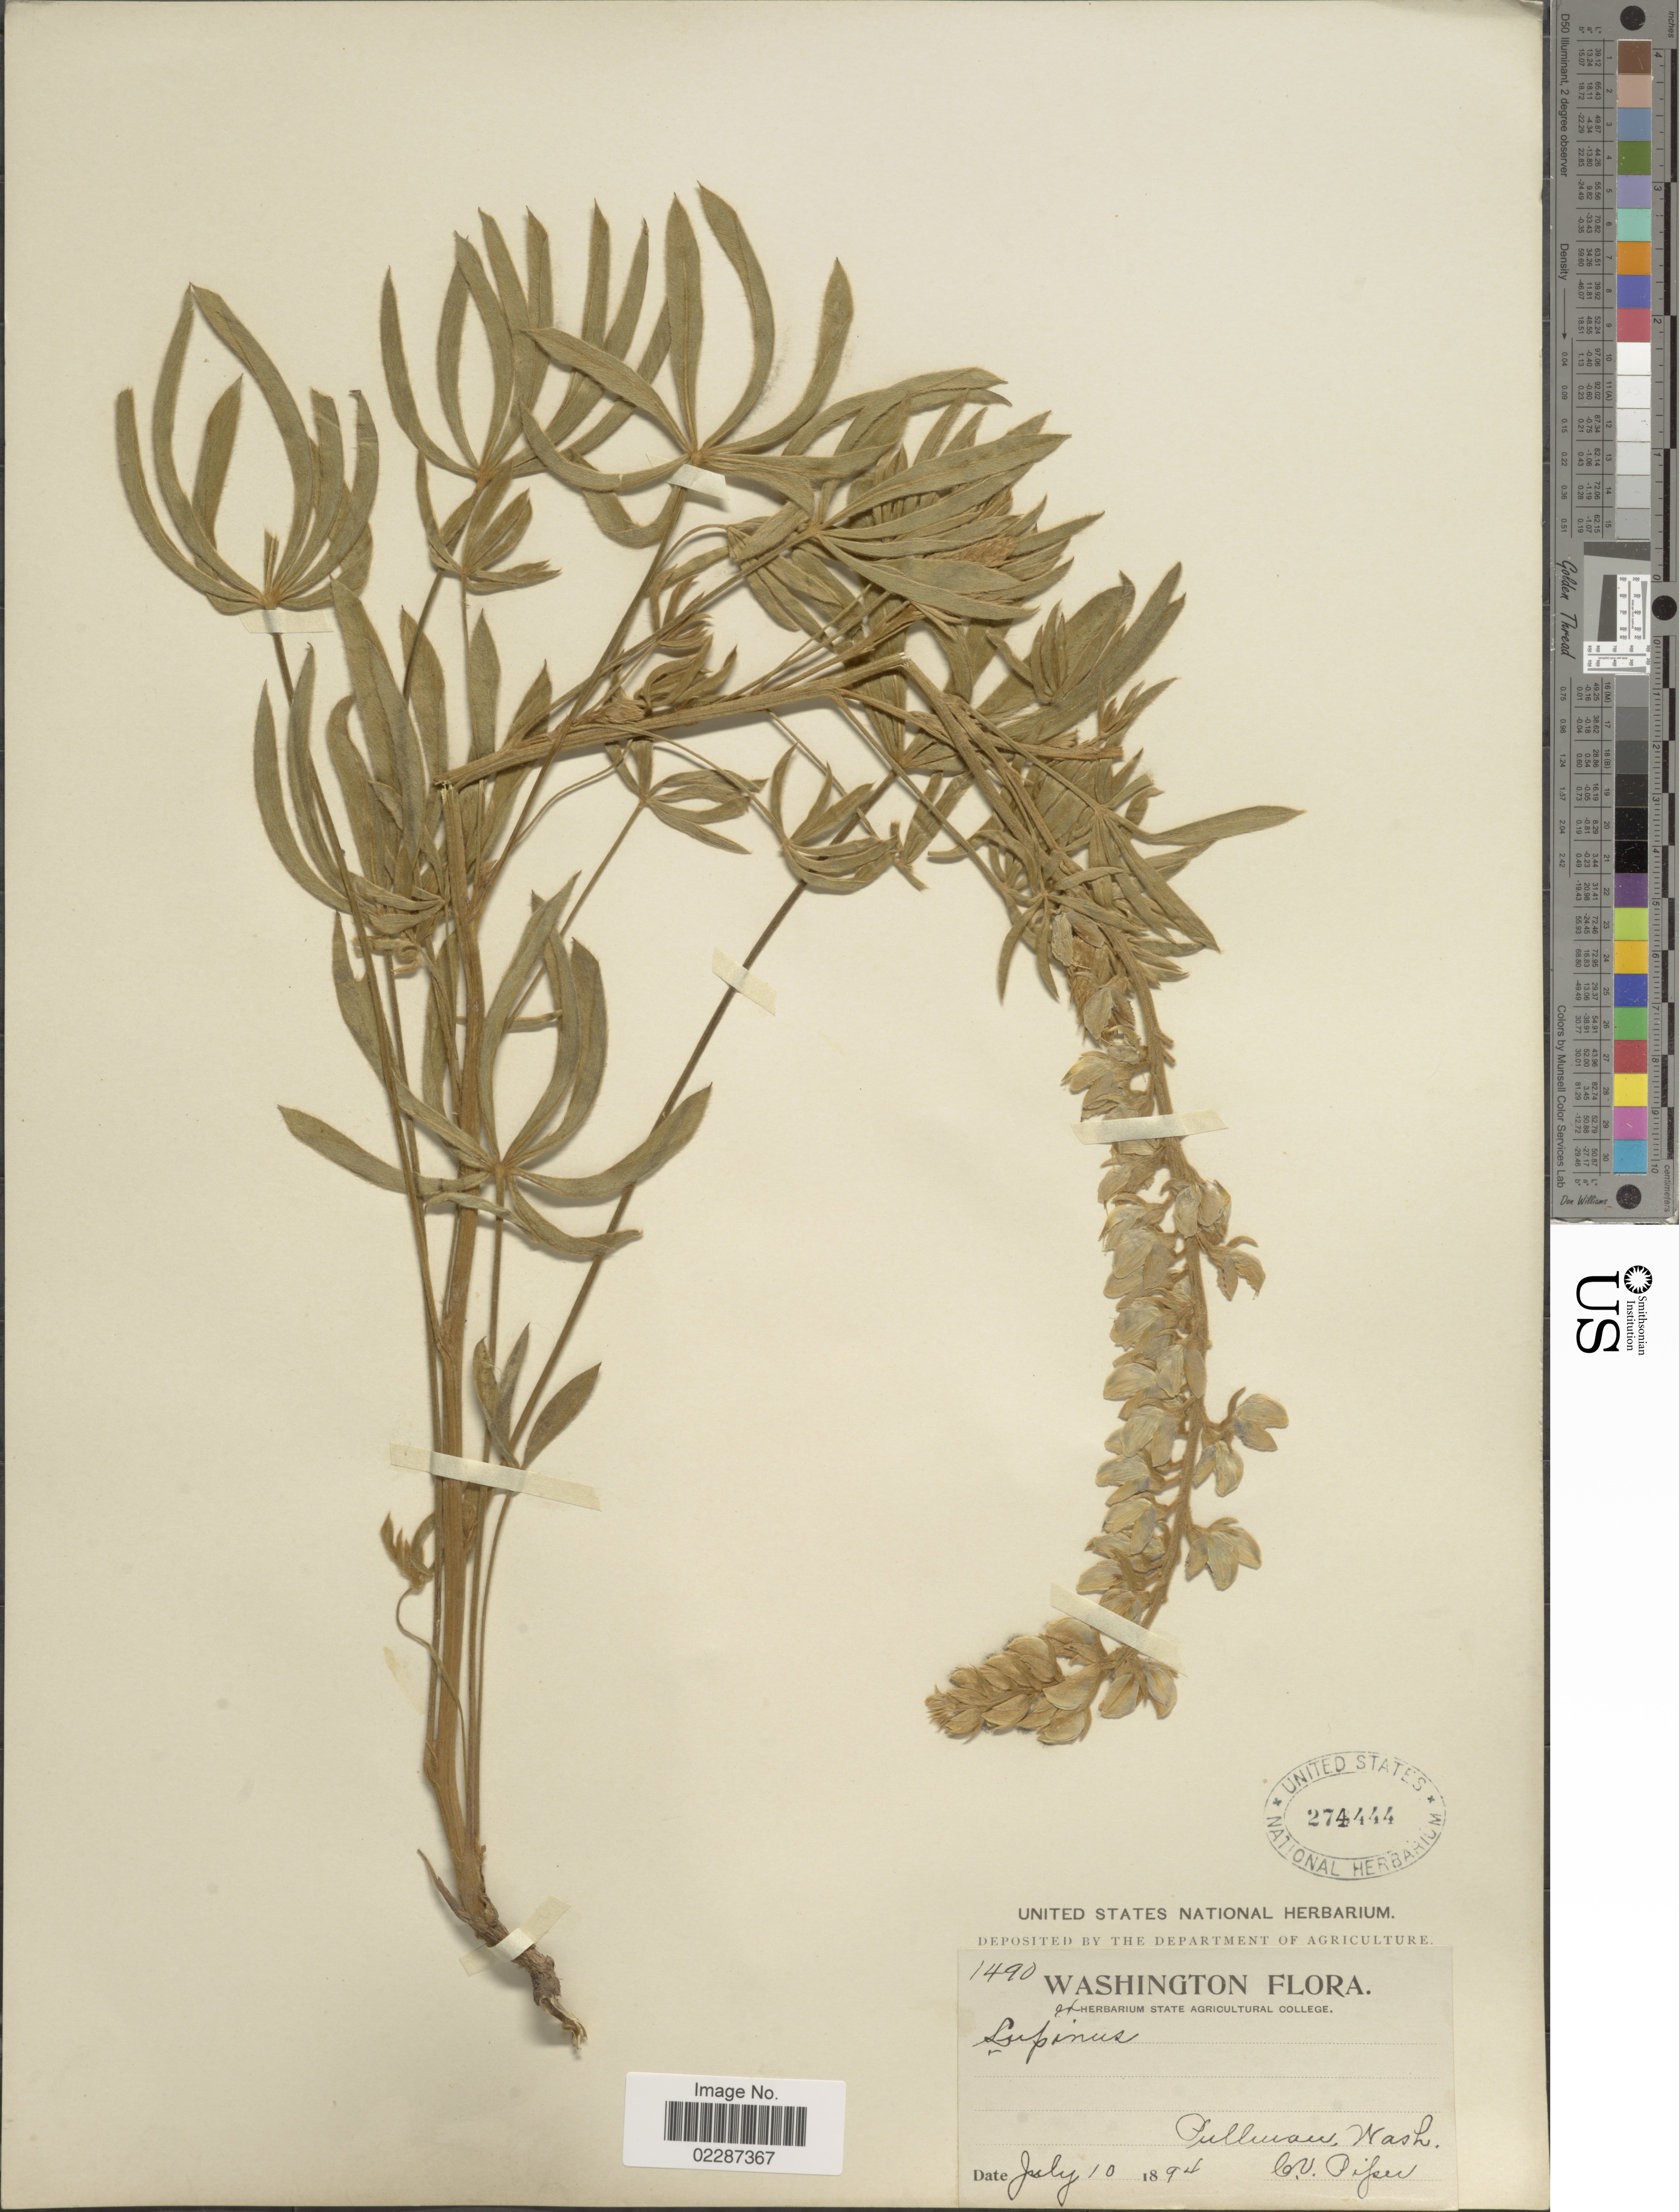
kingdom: Plantae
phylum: Tracheophyta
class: Magnoliopsida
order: Fabales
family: Fabaceae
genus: Lupinus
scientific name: Lupinus sericeus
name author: Pursh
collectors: C. V. Piper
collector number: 1490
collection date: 1894-07-10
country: United States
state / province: Washington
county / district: Whitman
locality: Pullman, Wash.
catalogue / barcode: US 274444